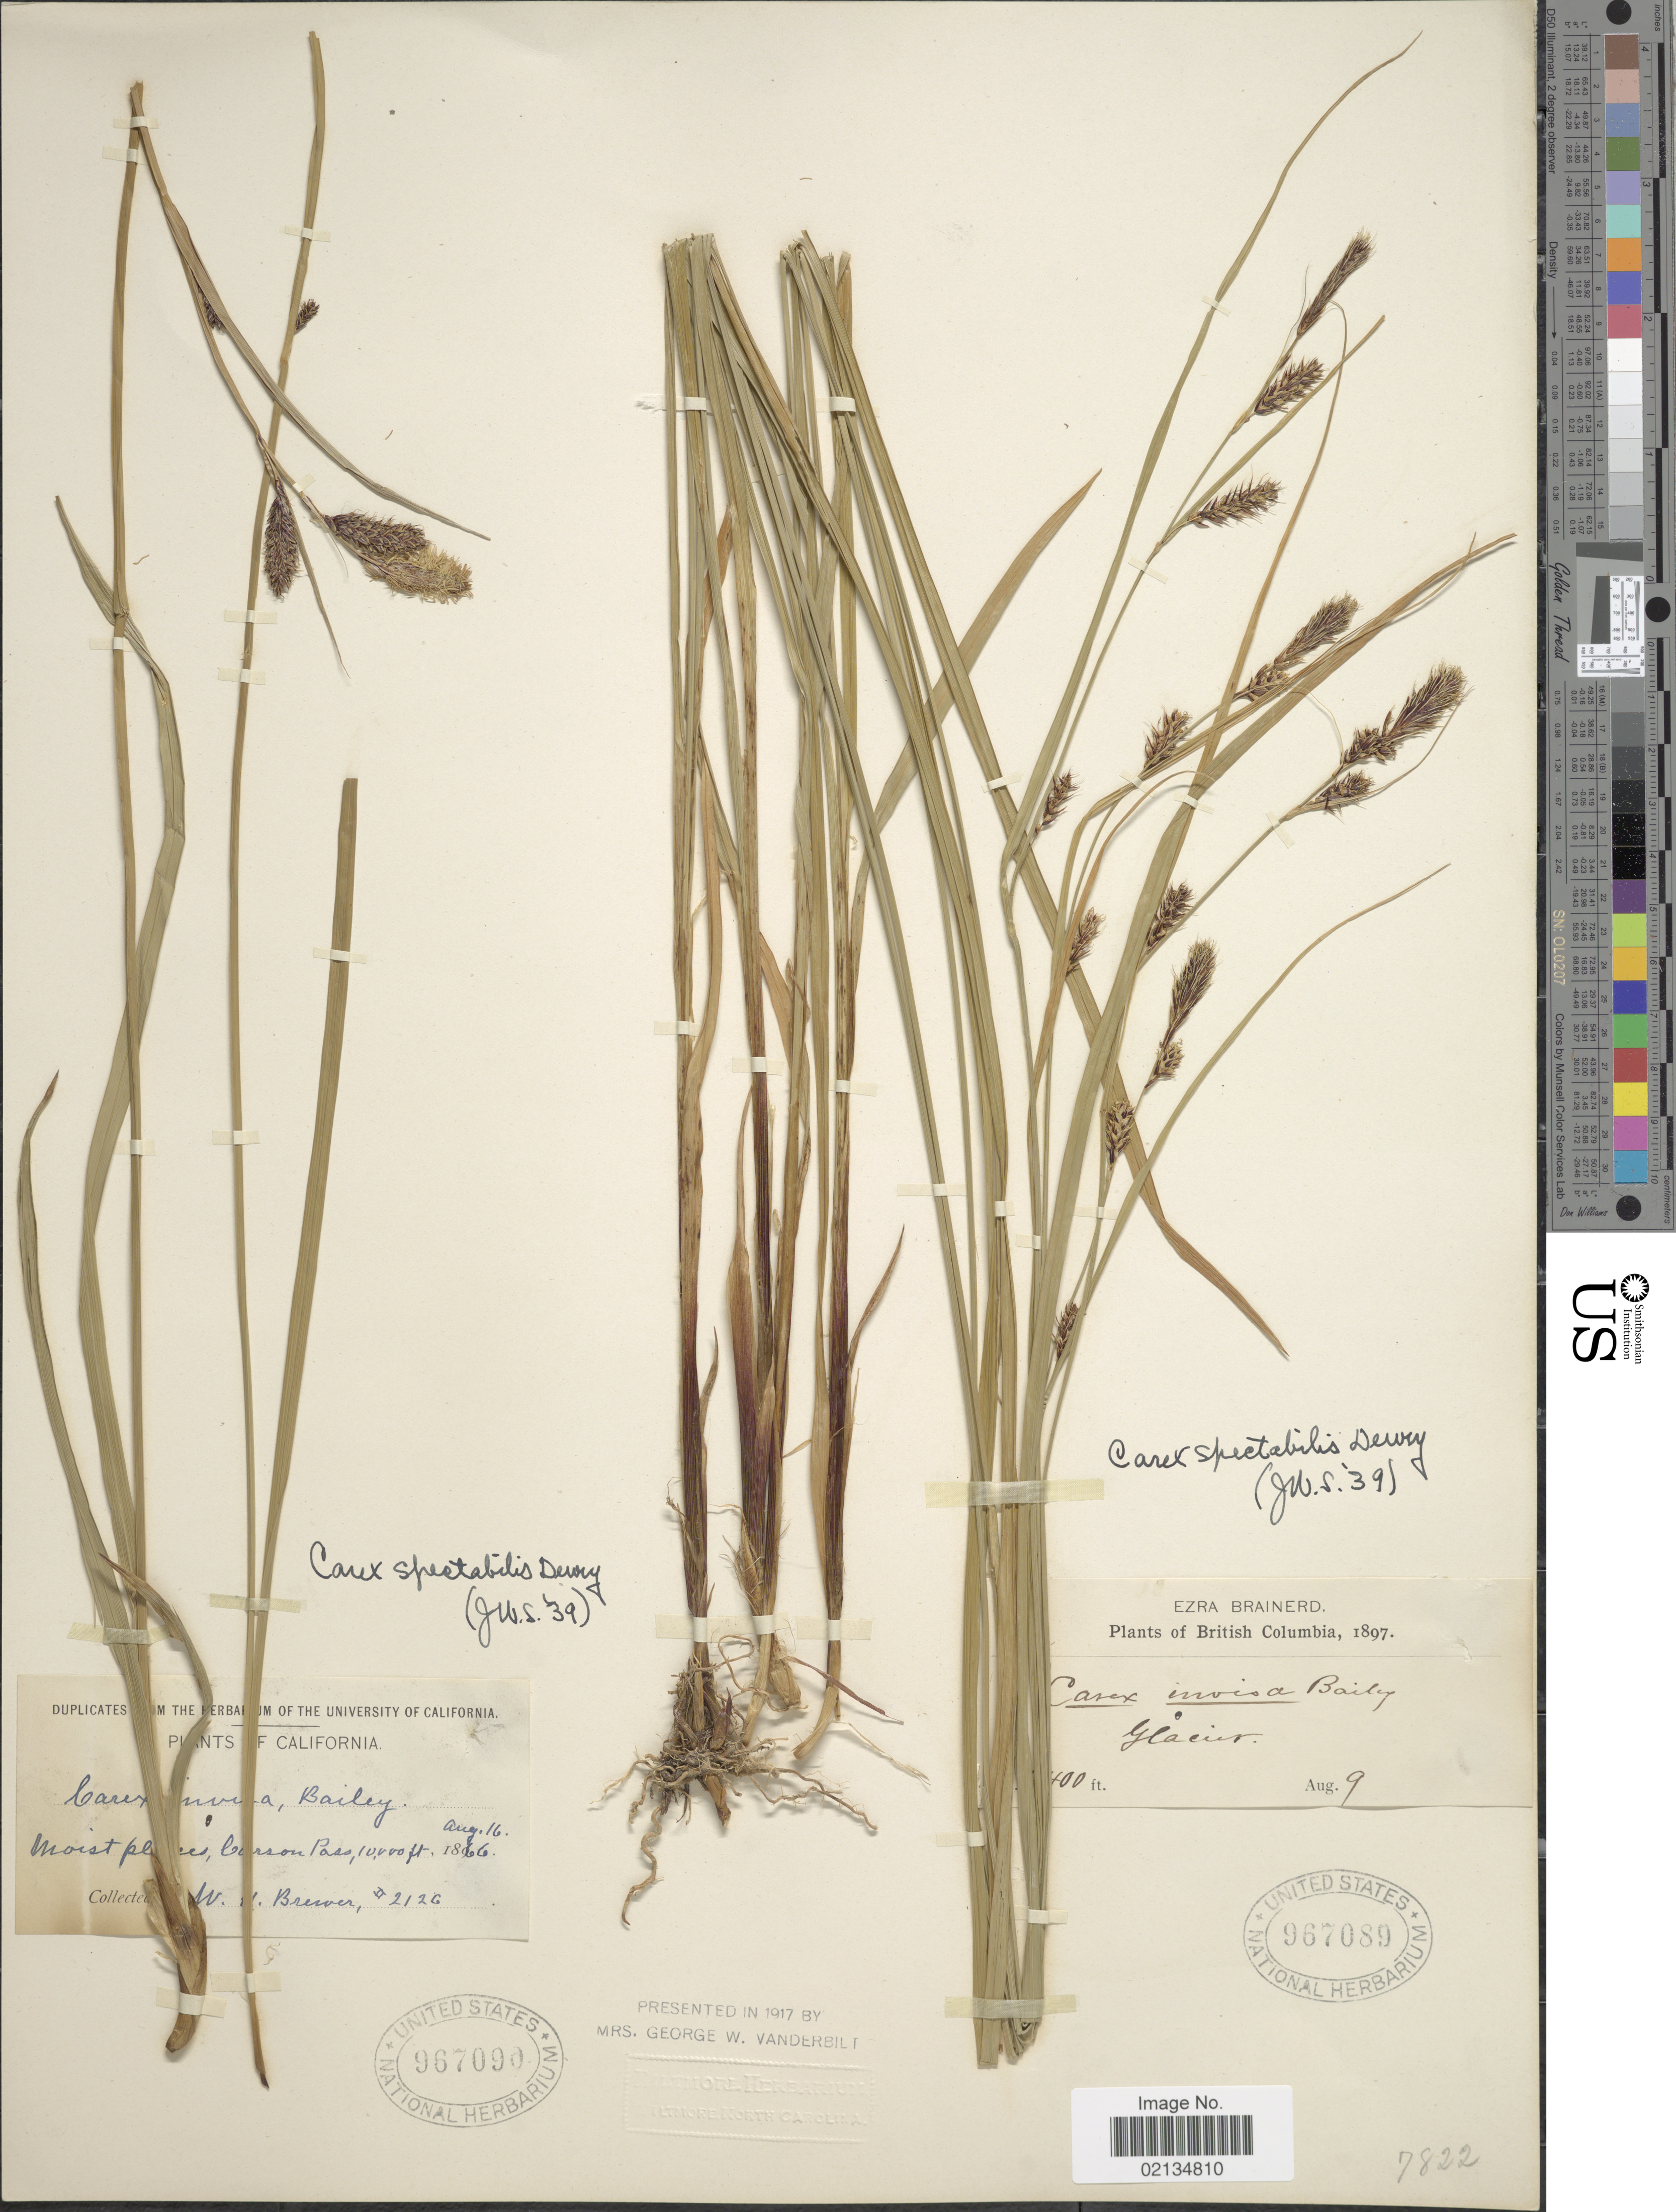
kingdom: Plantae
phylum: Tracheophyta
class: Liliopsida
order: Poales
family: Cyperaceae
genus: Carex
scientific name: Carex spectabilis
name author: Dewey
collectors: E. Brainerd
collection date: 1897-08-09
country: Canada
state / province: British Columbia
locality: Glacier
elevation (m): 122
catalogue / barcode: US 967089-2